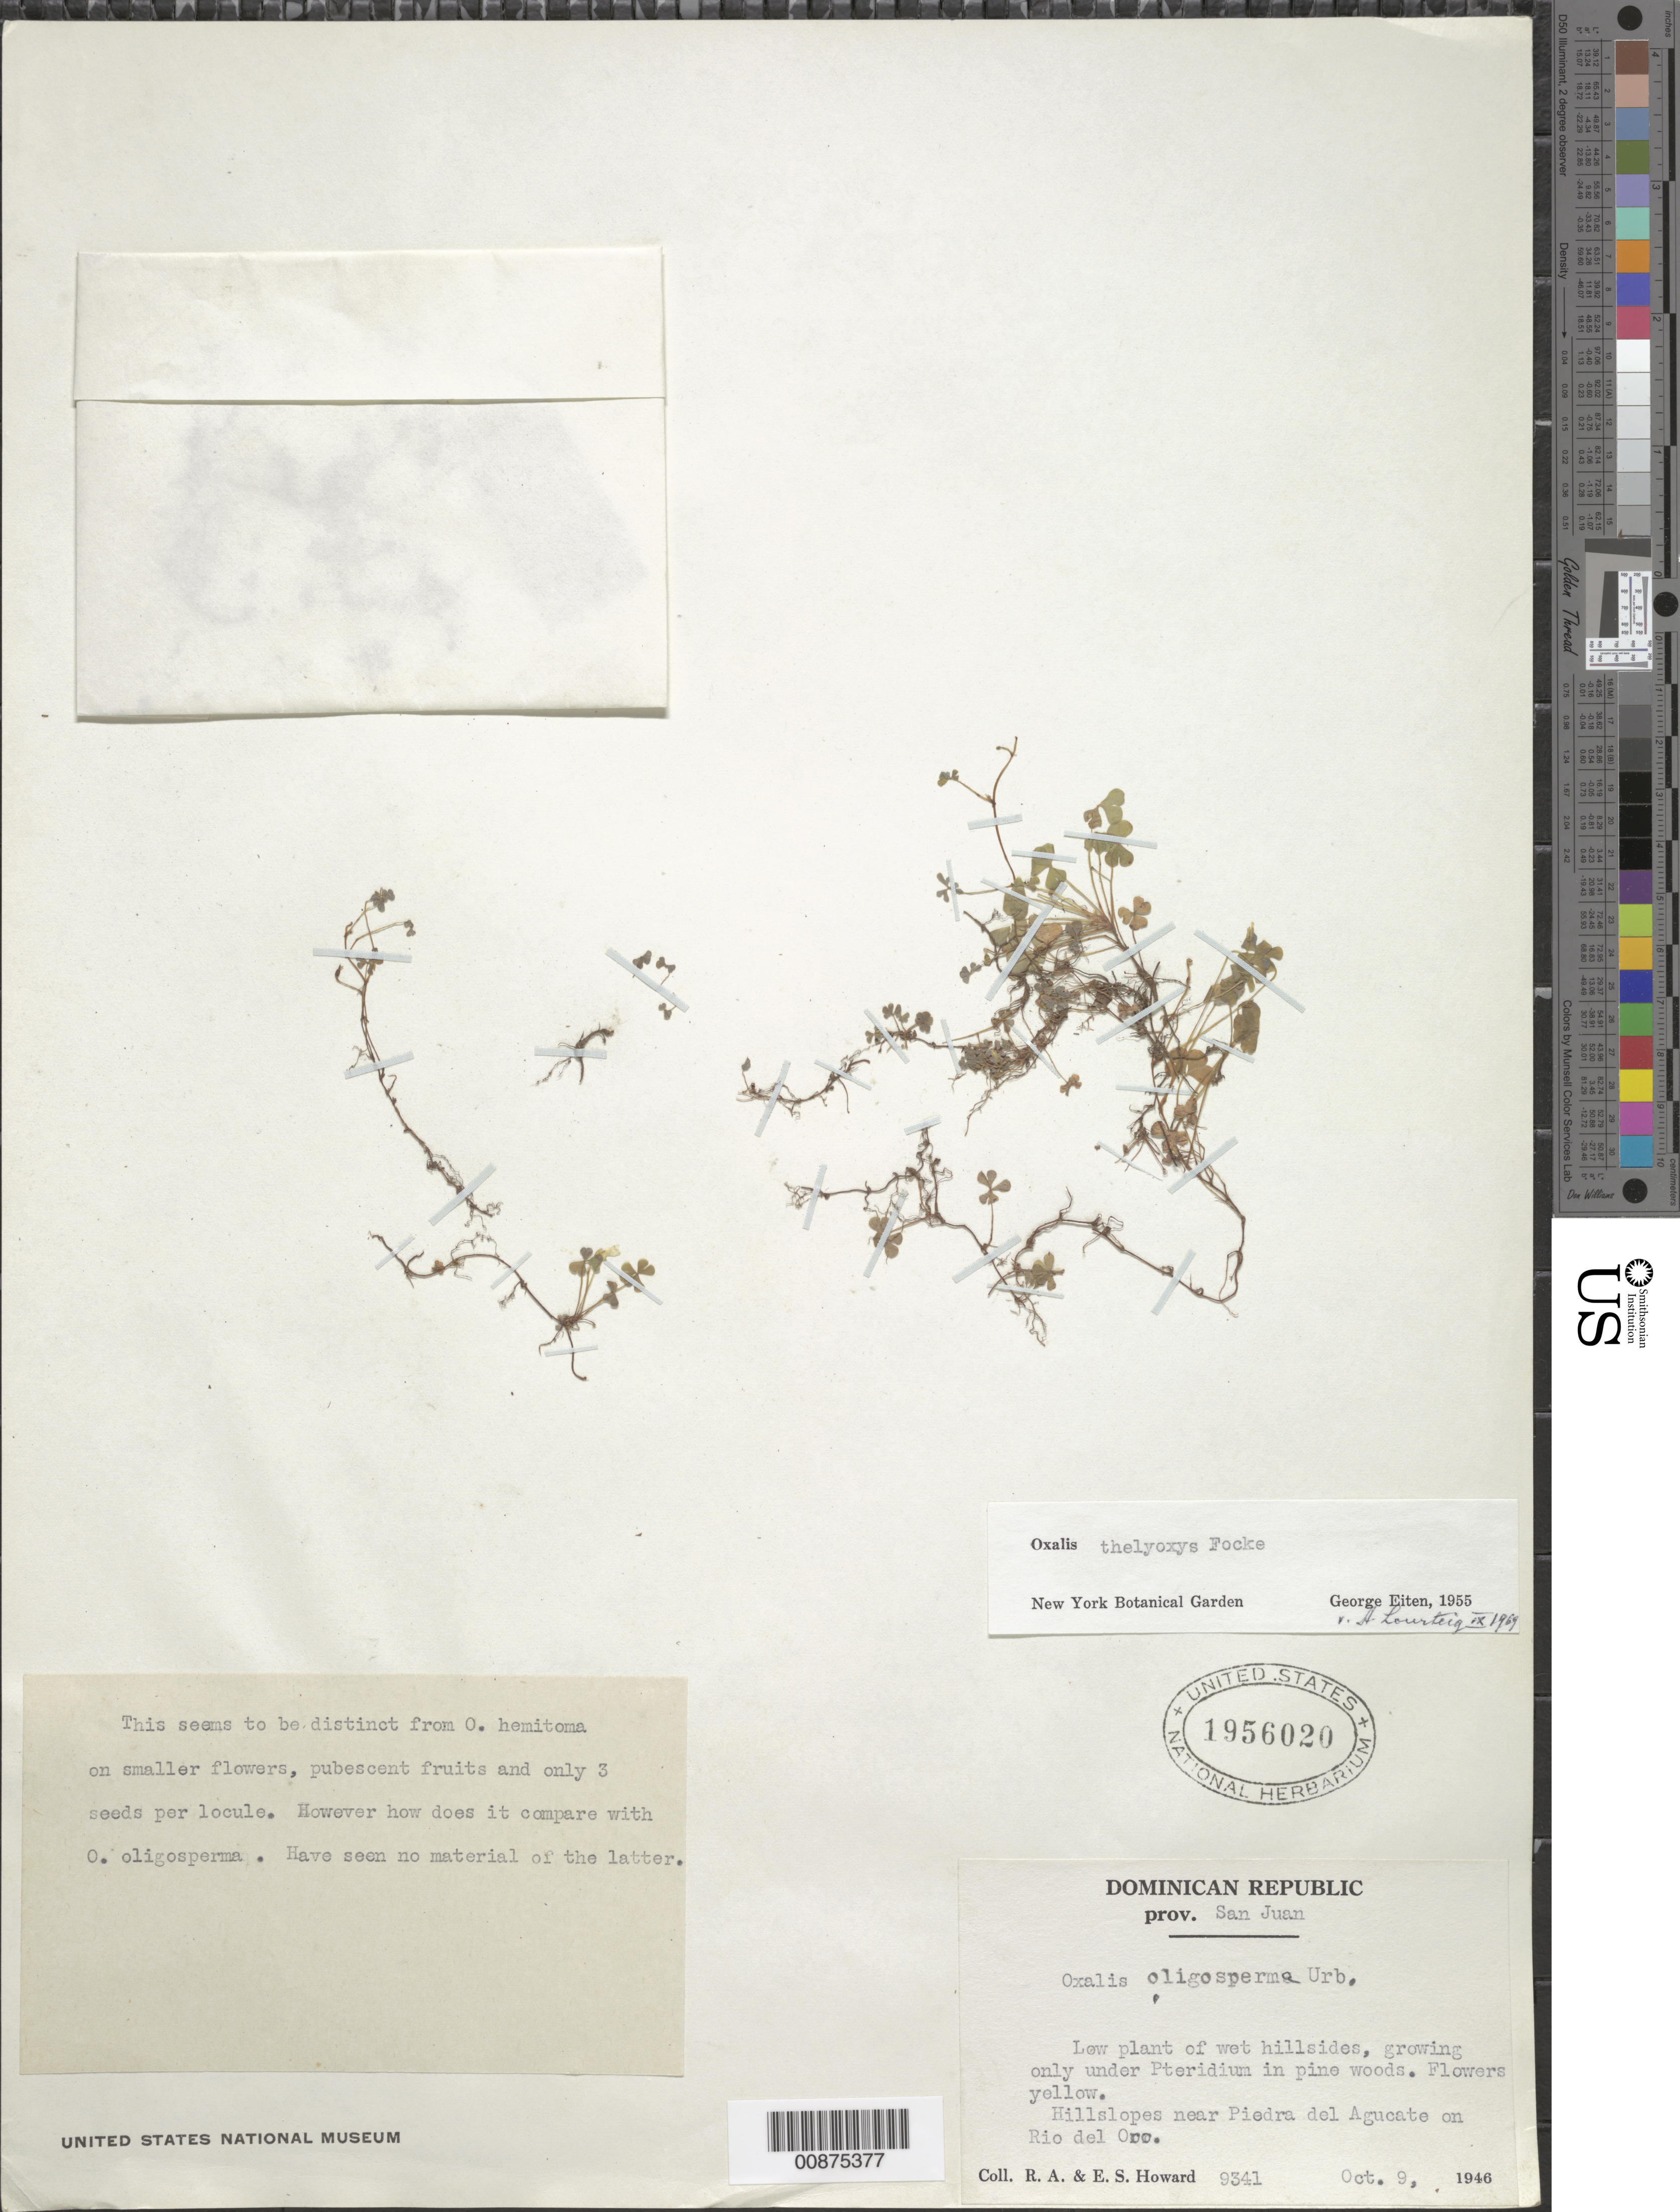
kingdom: Plantae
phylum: Tracheophyta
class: Magnoliopsida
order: Oxalidales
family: Oxalidaceae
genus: Oxalis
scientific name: Oxalis thelyoxys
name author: Focke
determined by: Lourteig, A.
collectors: R. A. Howard & E. S. Howard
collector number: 9341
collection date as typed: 09 Oct 1946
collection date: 1946-10-09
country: Dominican Republic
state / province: San Juan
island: Hispaniola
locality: Hillslopes near Piedra del Aguacate on Río del Oro.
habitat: Low plant of wet hillsides, growing only under Pteridium in pine woods.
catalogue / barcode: US 1956020